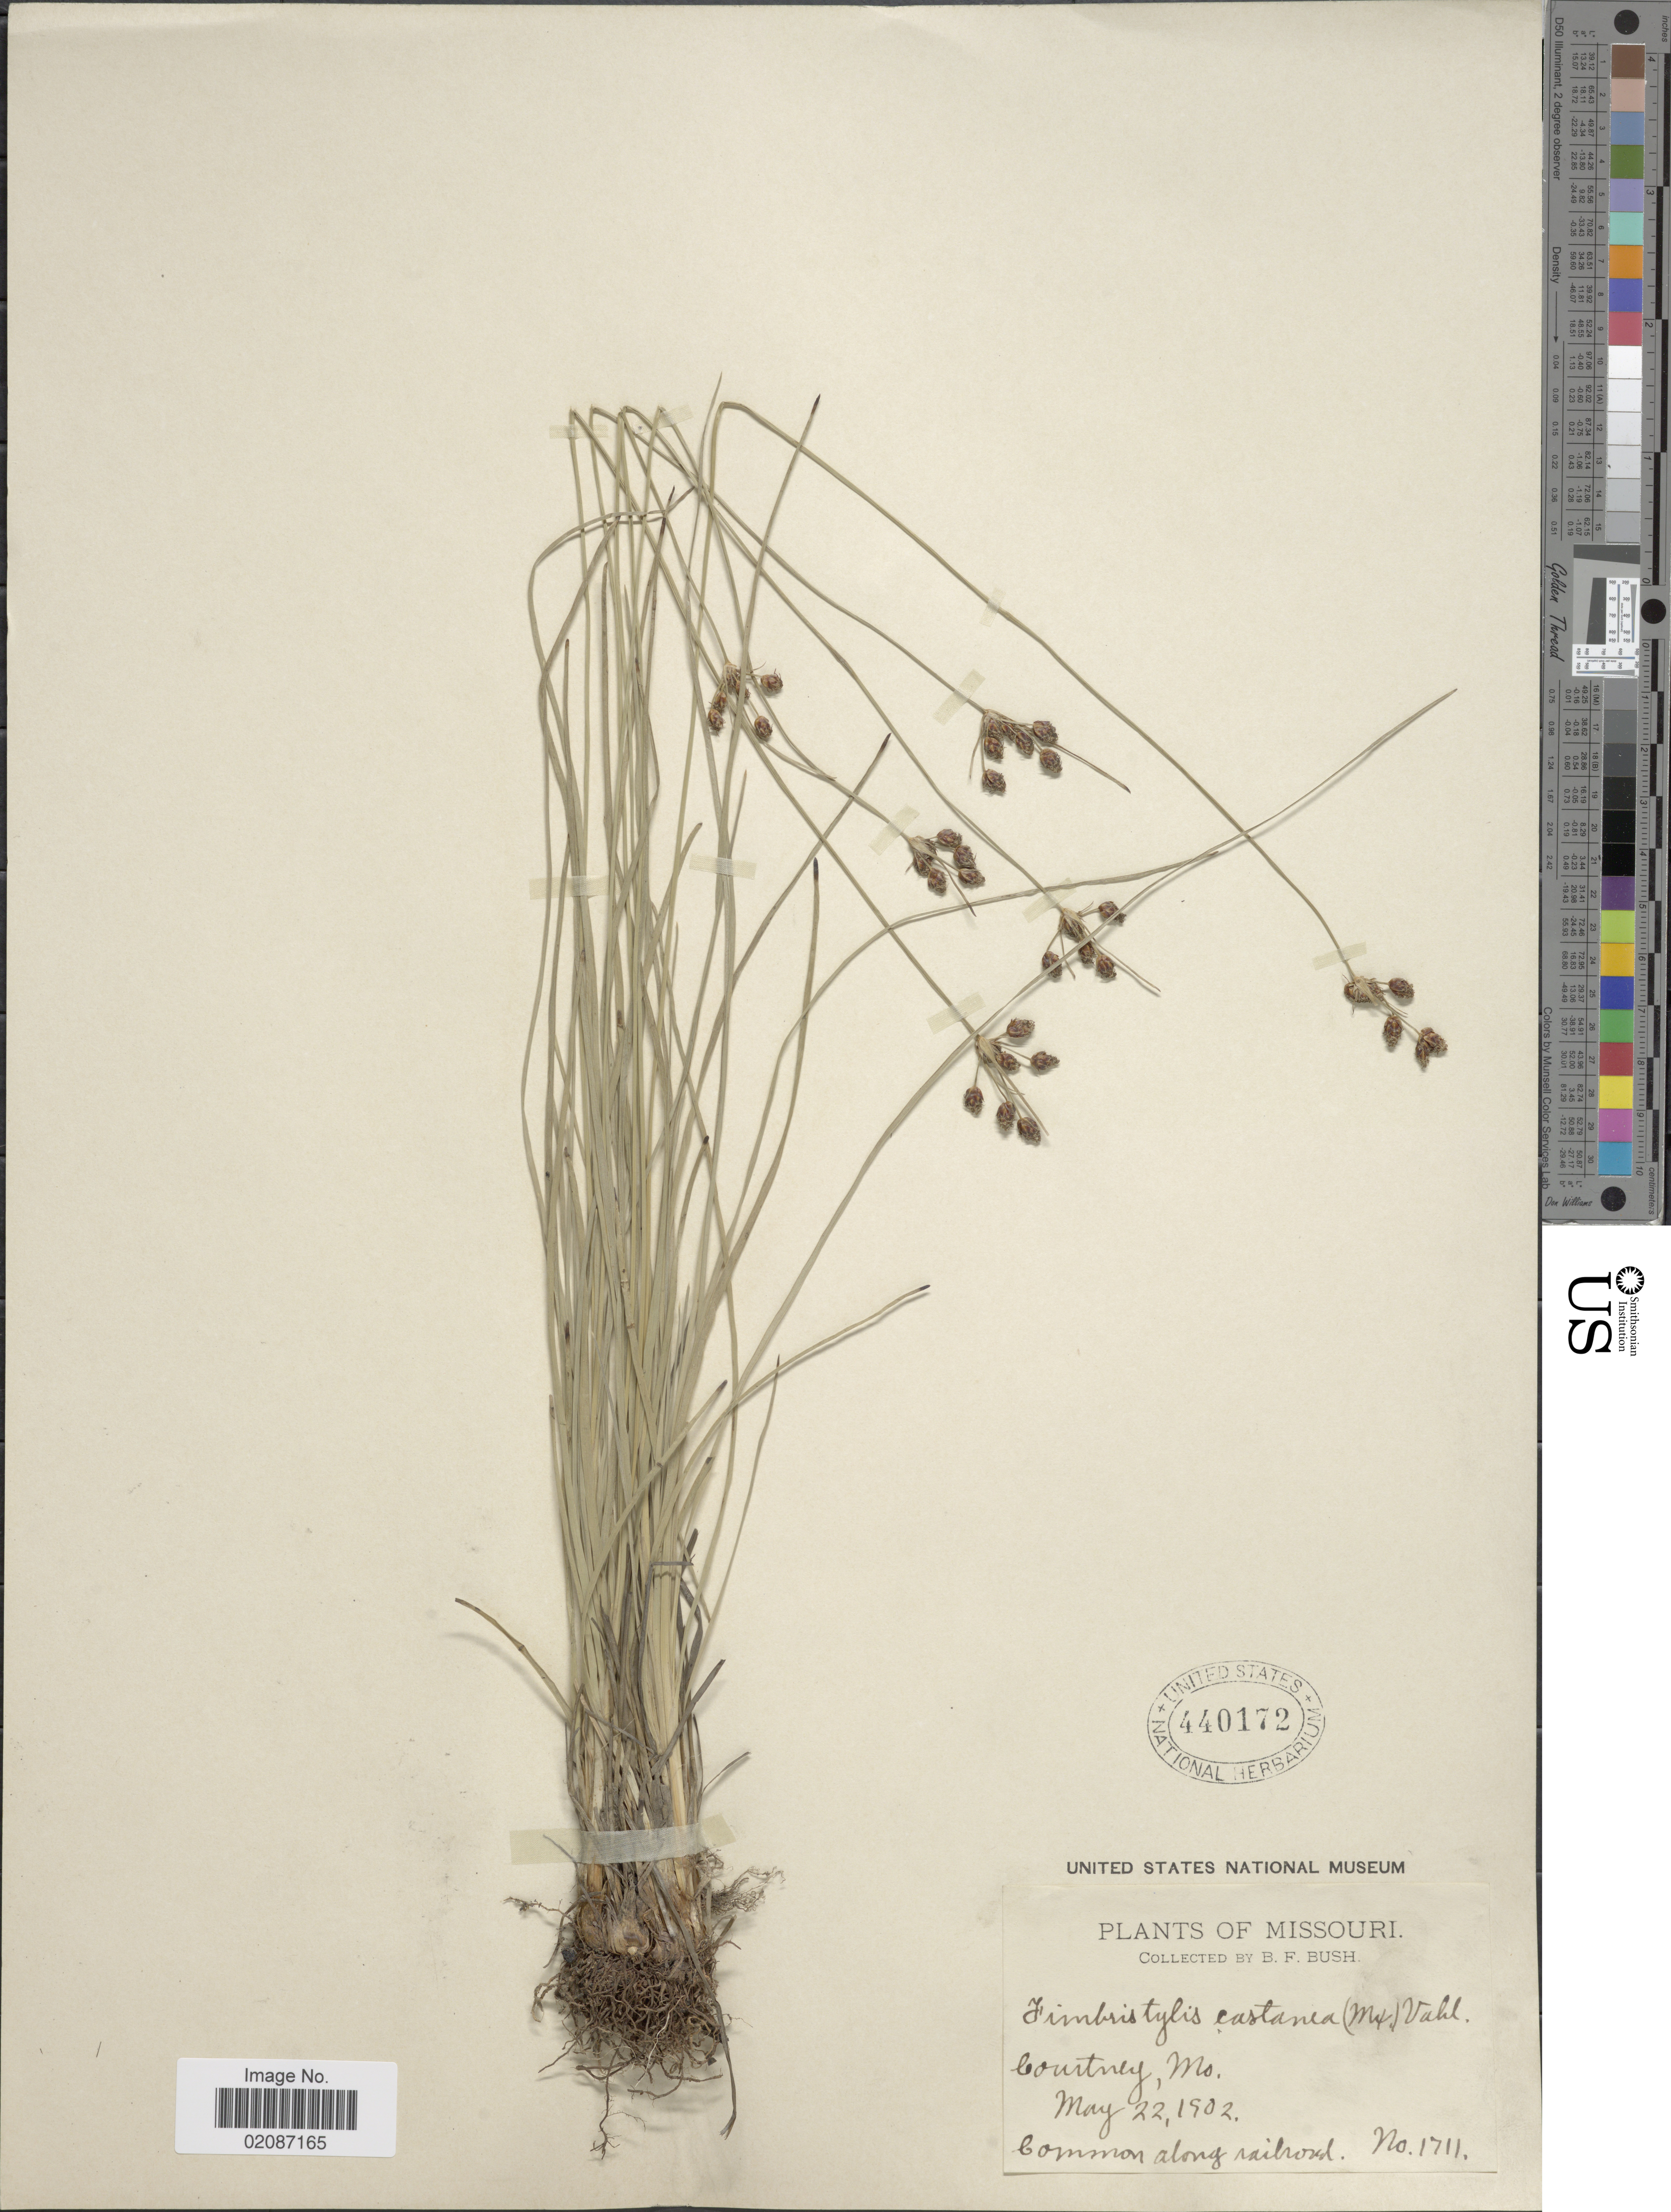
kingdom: Plantae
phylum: Tracheophyta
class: Liliopsida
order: Poales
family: Cyperaceae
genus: Fimbristylis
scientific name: Fimbristylis spadicea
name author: (L.) Vahl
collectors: B. F. Bush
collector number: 1711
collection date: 1902-05-22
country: United States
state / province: Missouri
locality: Courtney, Mo.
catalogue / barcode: US 440172